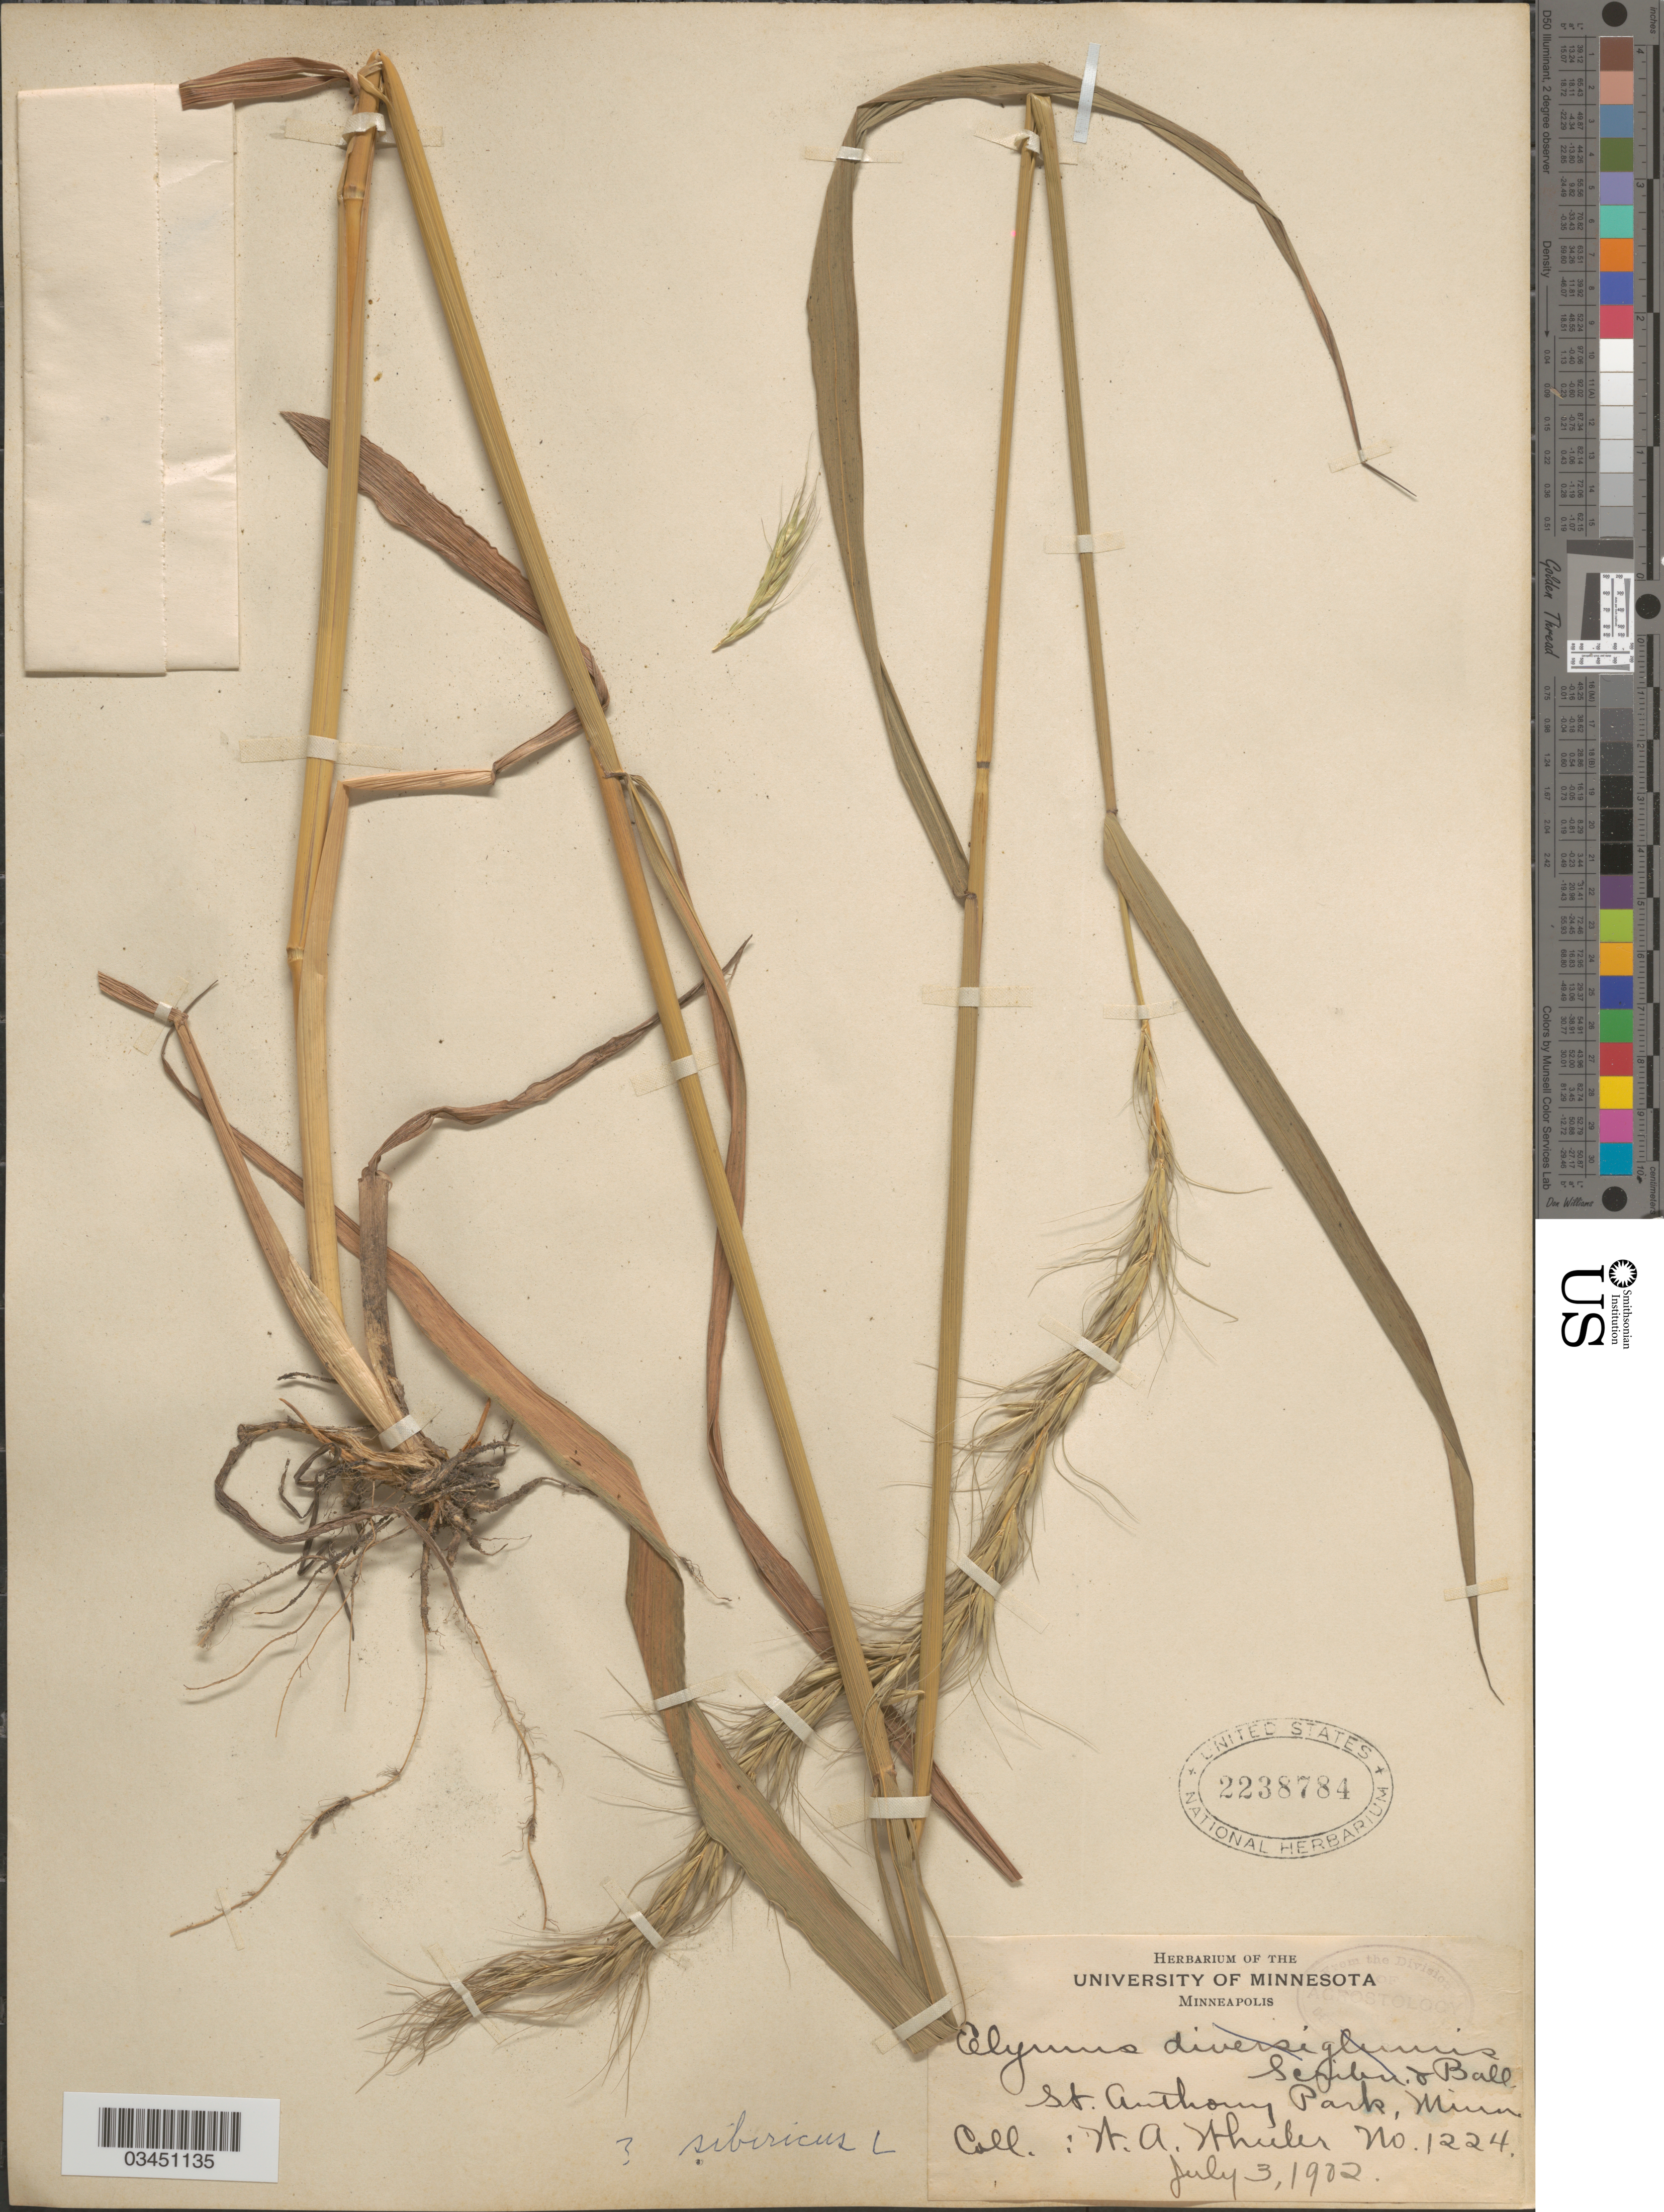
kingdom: Plantae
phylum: Tracheophyta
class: Liliopsida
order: Poales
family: Poaceae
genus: Elymus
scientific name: Elymus sibiricus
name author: L.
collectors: W. Wheeler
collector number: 1224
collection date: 1902-07-03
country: United States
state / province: Minnesota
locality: St. Anthony Park.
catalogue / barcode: US 2238784